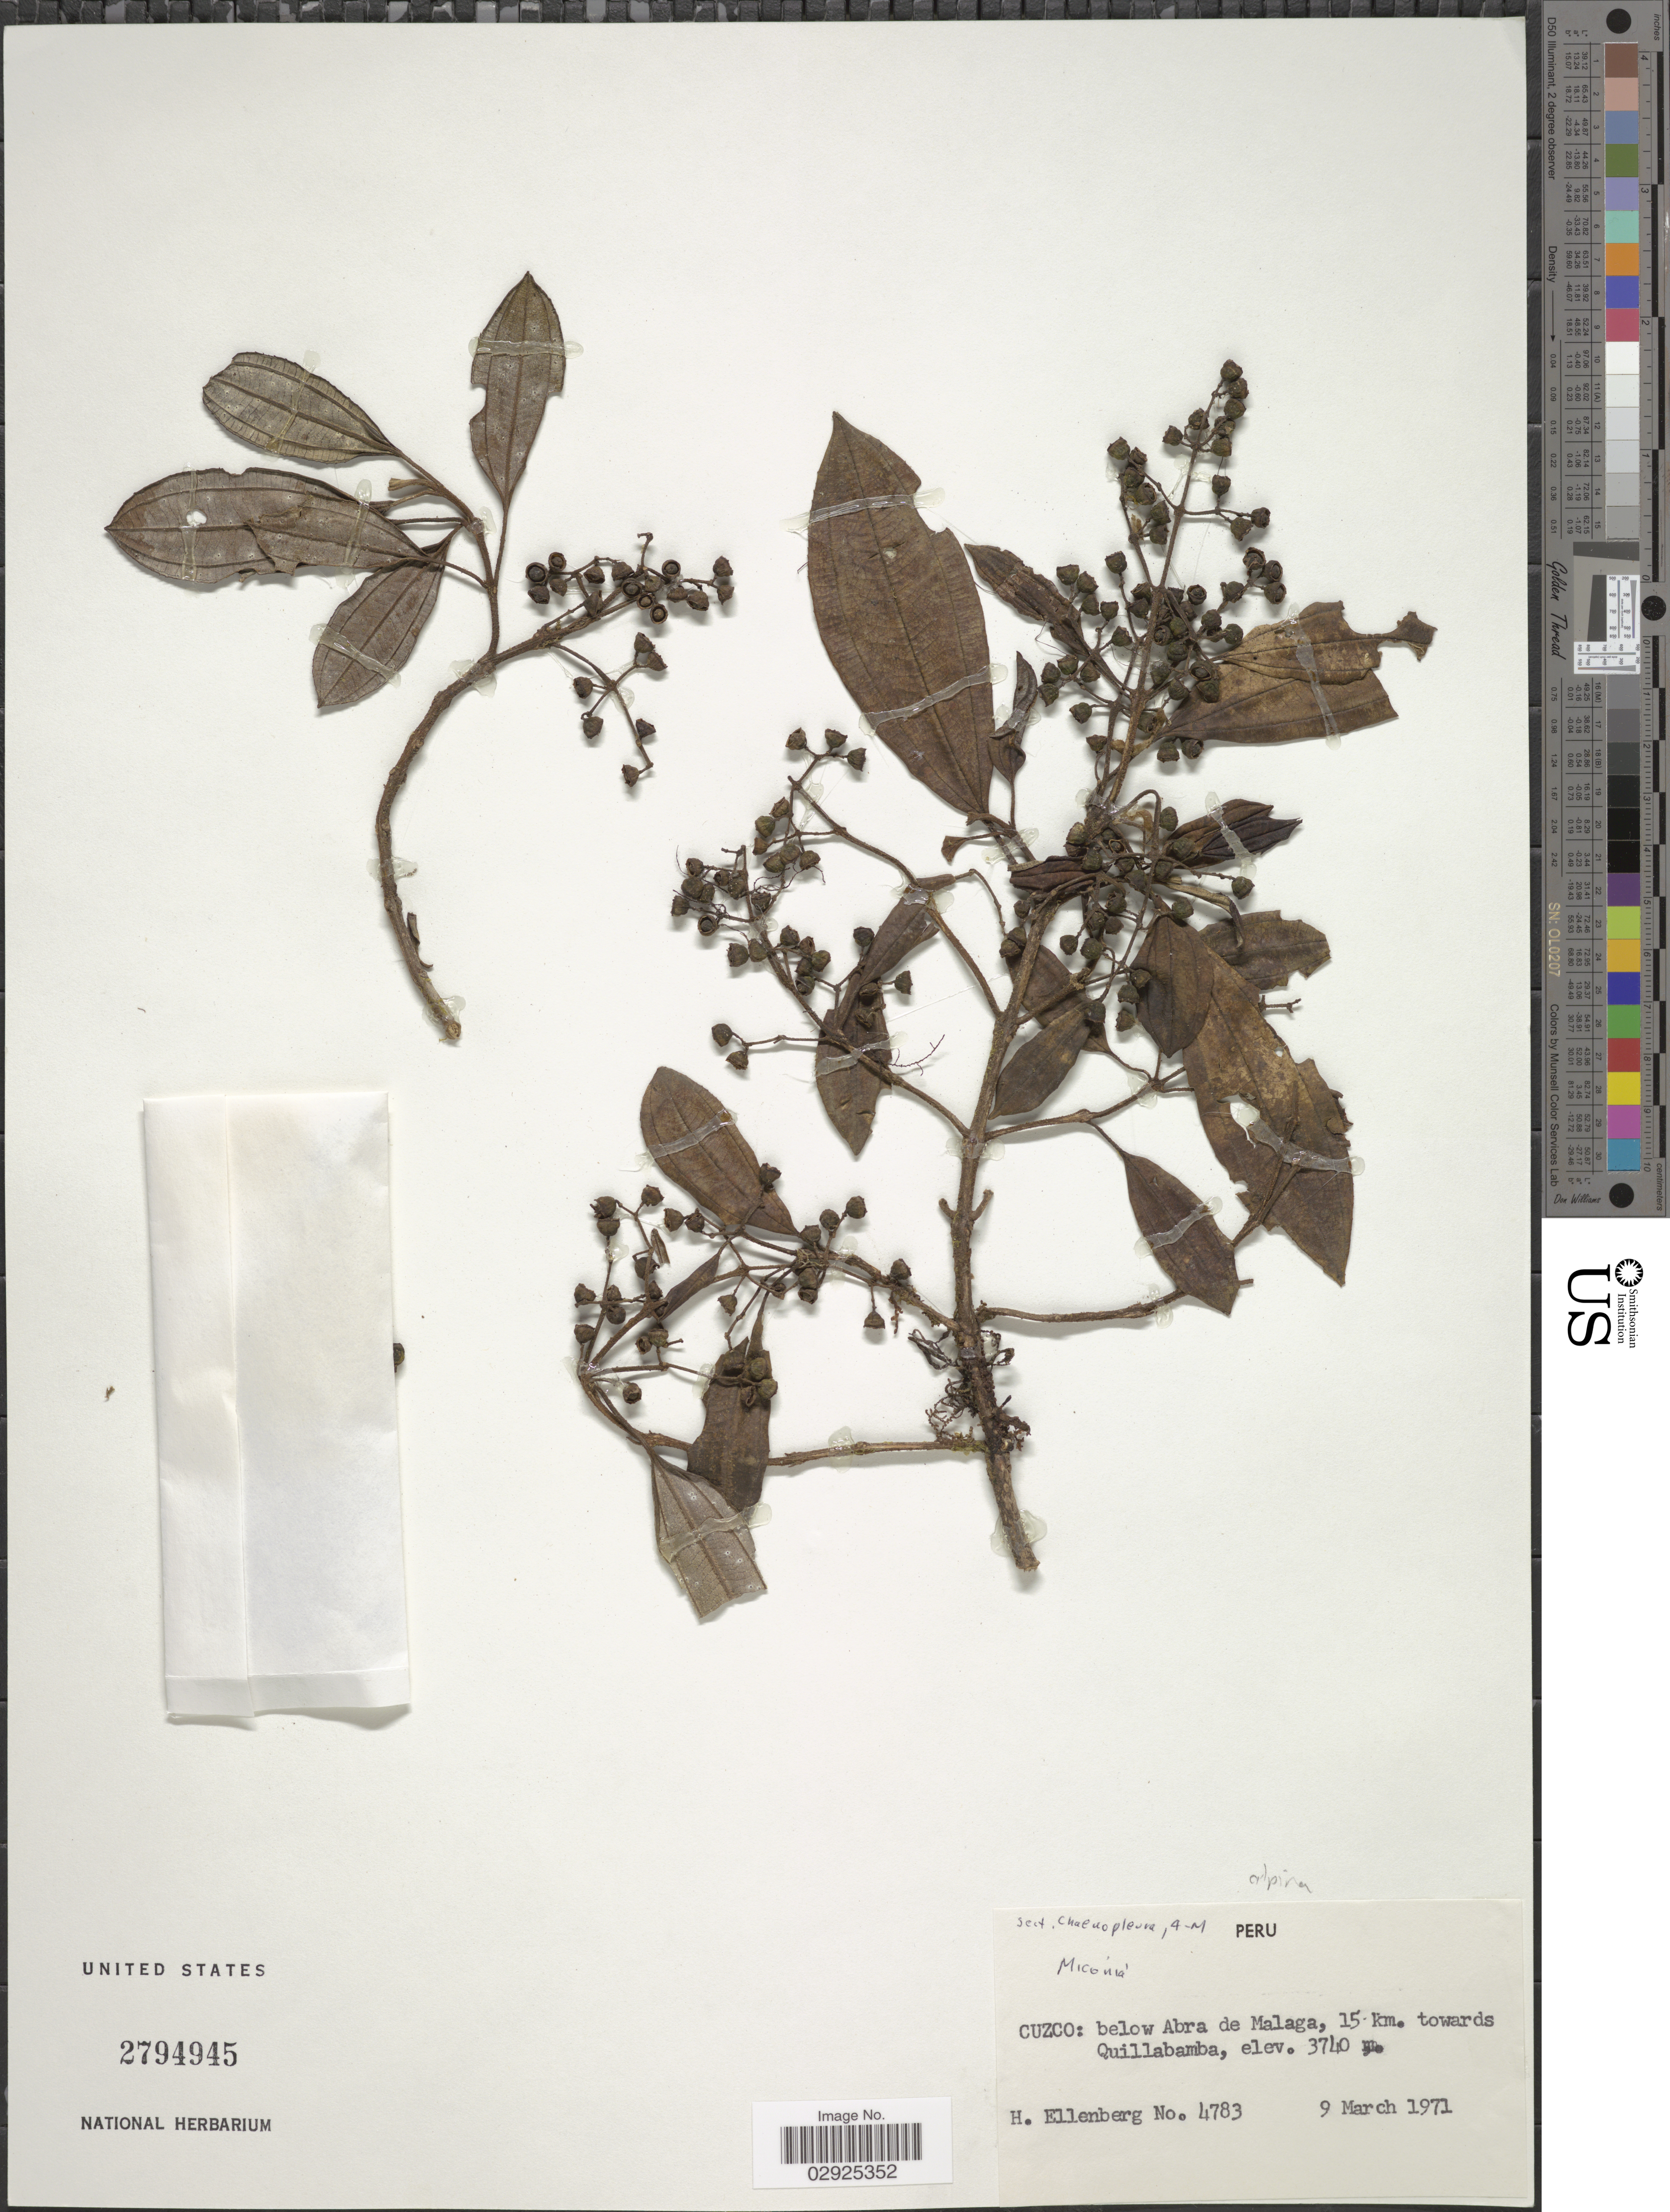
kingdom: Plantae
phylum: Tracheophyta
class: Magnoliopsida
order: Myrtales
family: Melastomataceae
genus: Miconia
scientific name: Miconia alpina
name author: Cogn.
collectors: H. Ellenberg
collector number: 4783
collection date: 1971-03-09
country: Peru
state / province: Cusco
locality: Cuzco: below Abra de Malaga, 15 km. towards Quillabamba.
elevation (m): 3740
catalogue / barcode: US 2794945